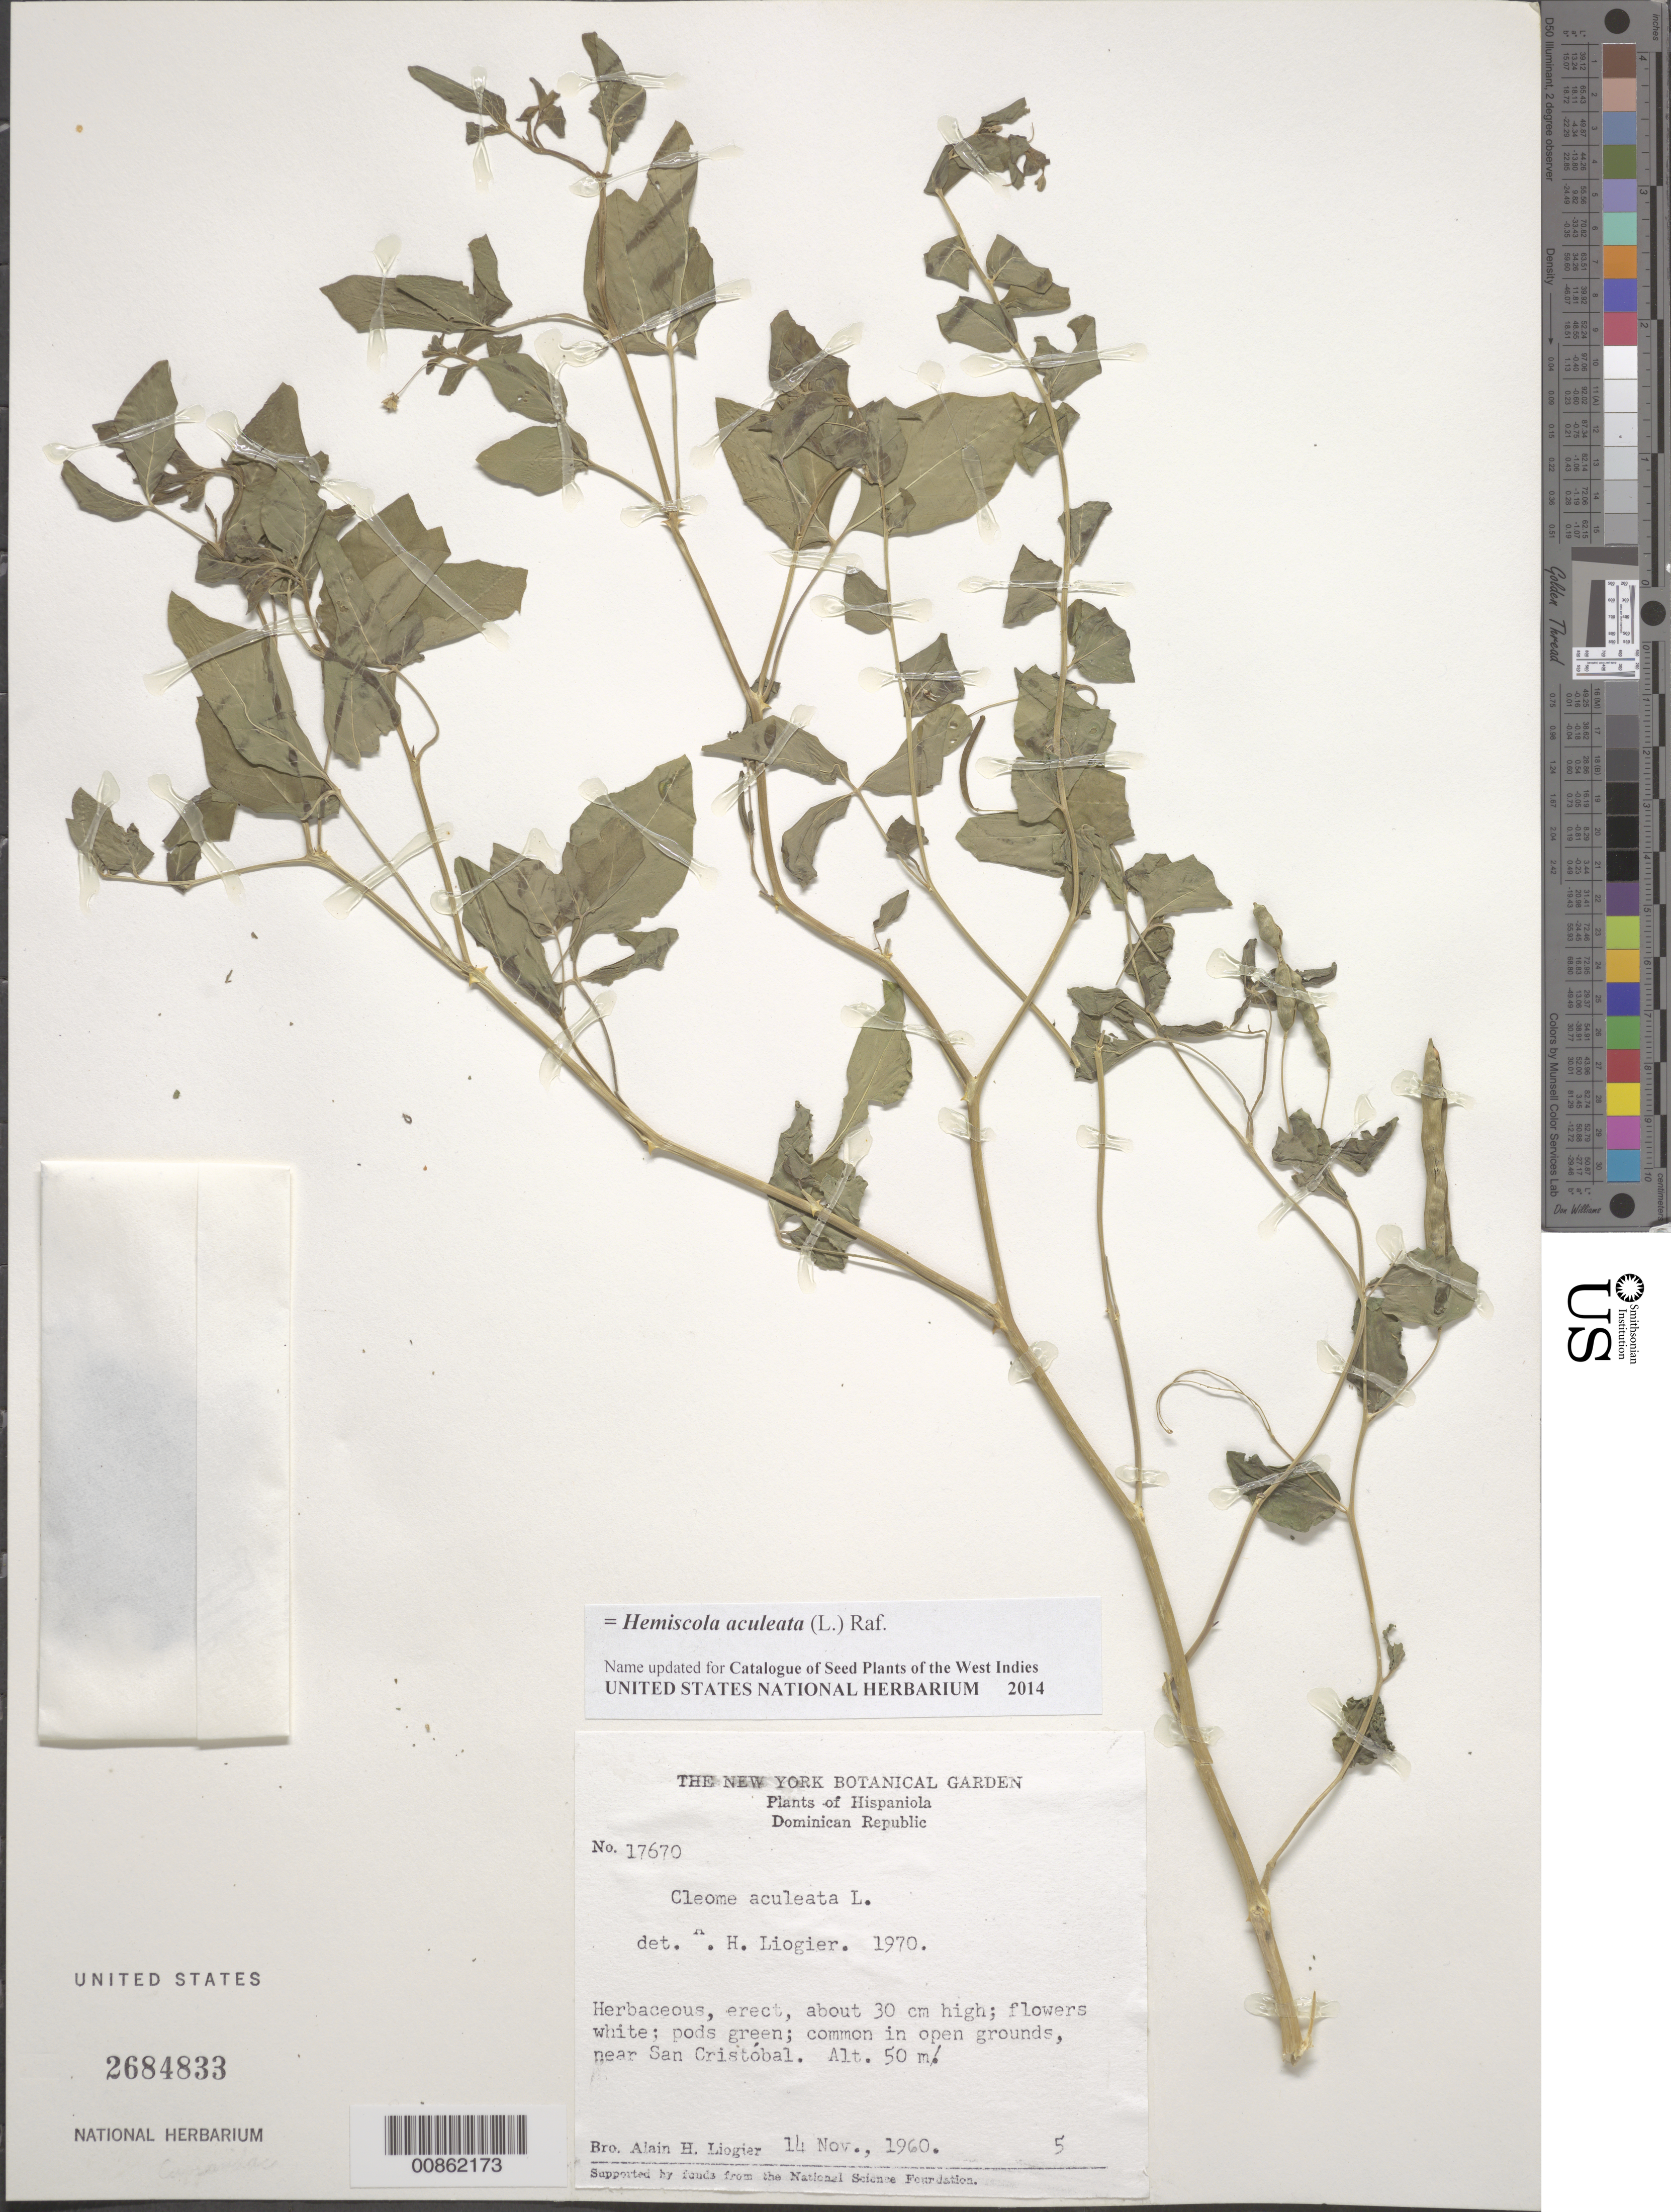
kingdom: Plantae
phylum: Tracheophyta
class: Magnoliopsida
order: Brassicales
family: Cleomaceae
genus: Tarenaya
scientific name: Tarenaya aculeata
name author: (L.) Soares Neto & Roalson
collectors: A. H. Liogier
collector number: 17670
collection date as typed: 14 Nov 1960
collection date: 1960-11-14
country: Dominican Republic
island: Hispaniola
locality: Near San Cristóbal.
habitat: Common in open grounds.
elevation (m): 50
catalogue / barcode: US 2684833